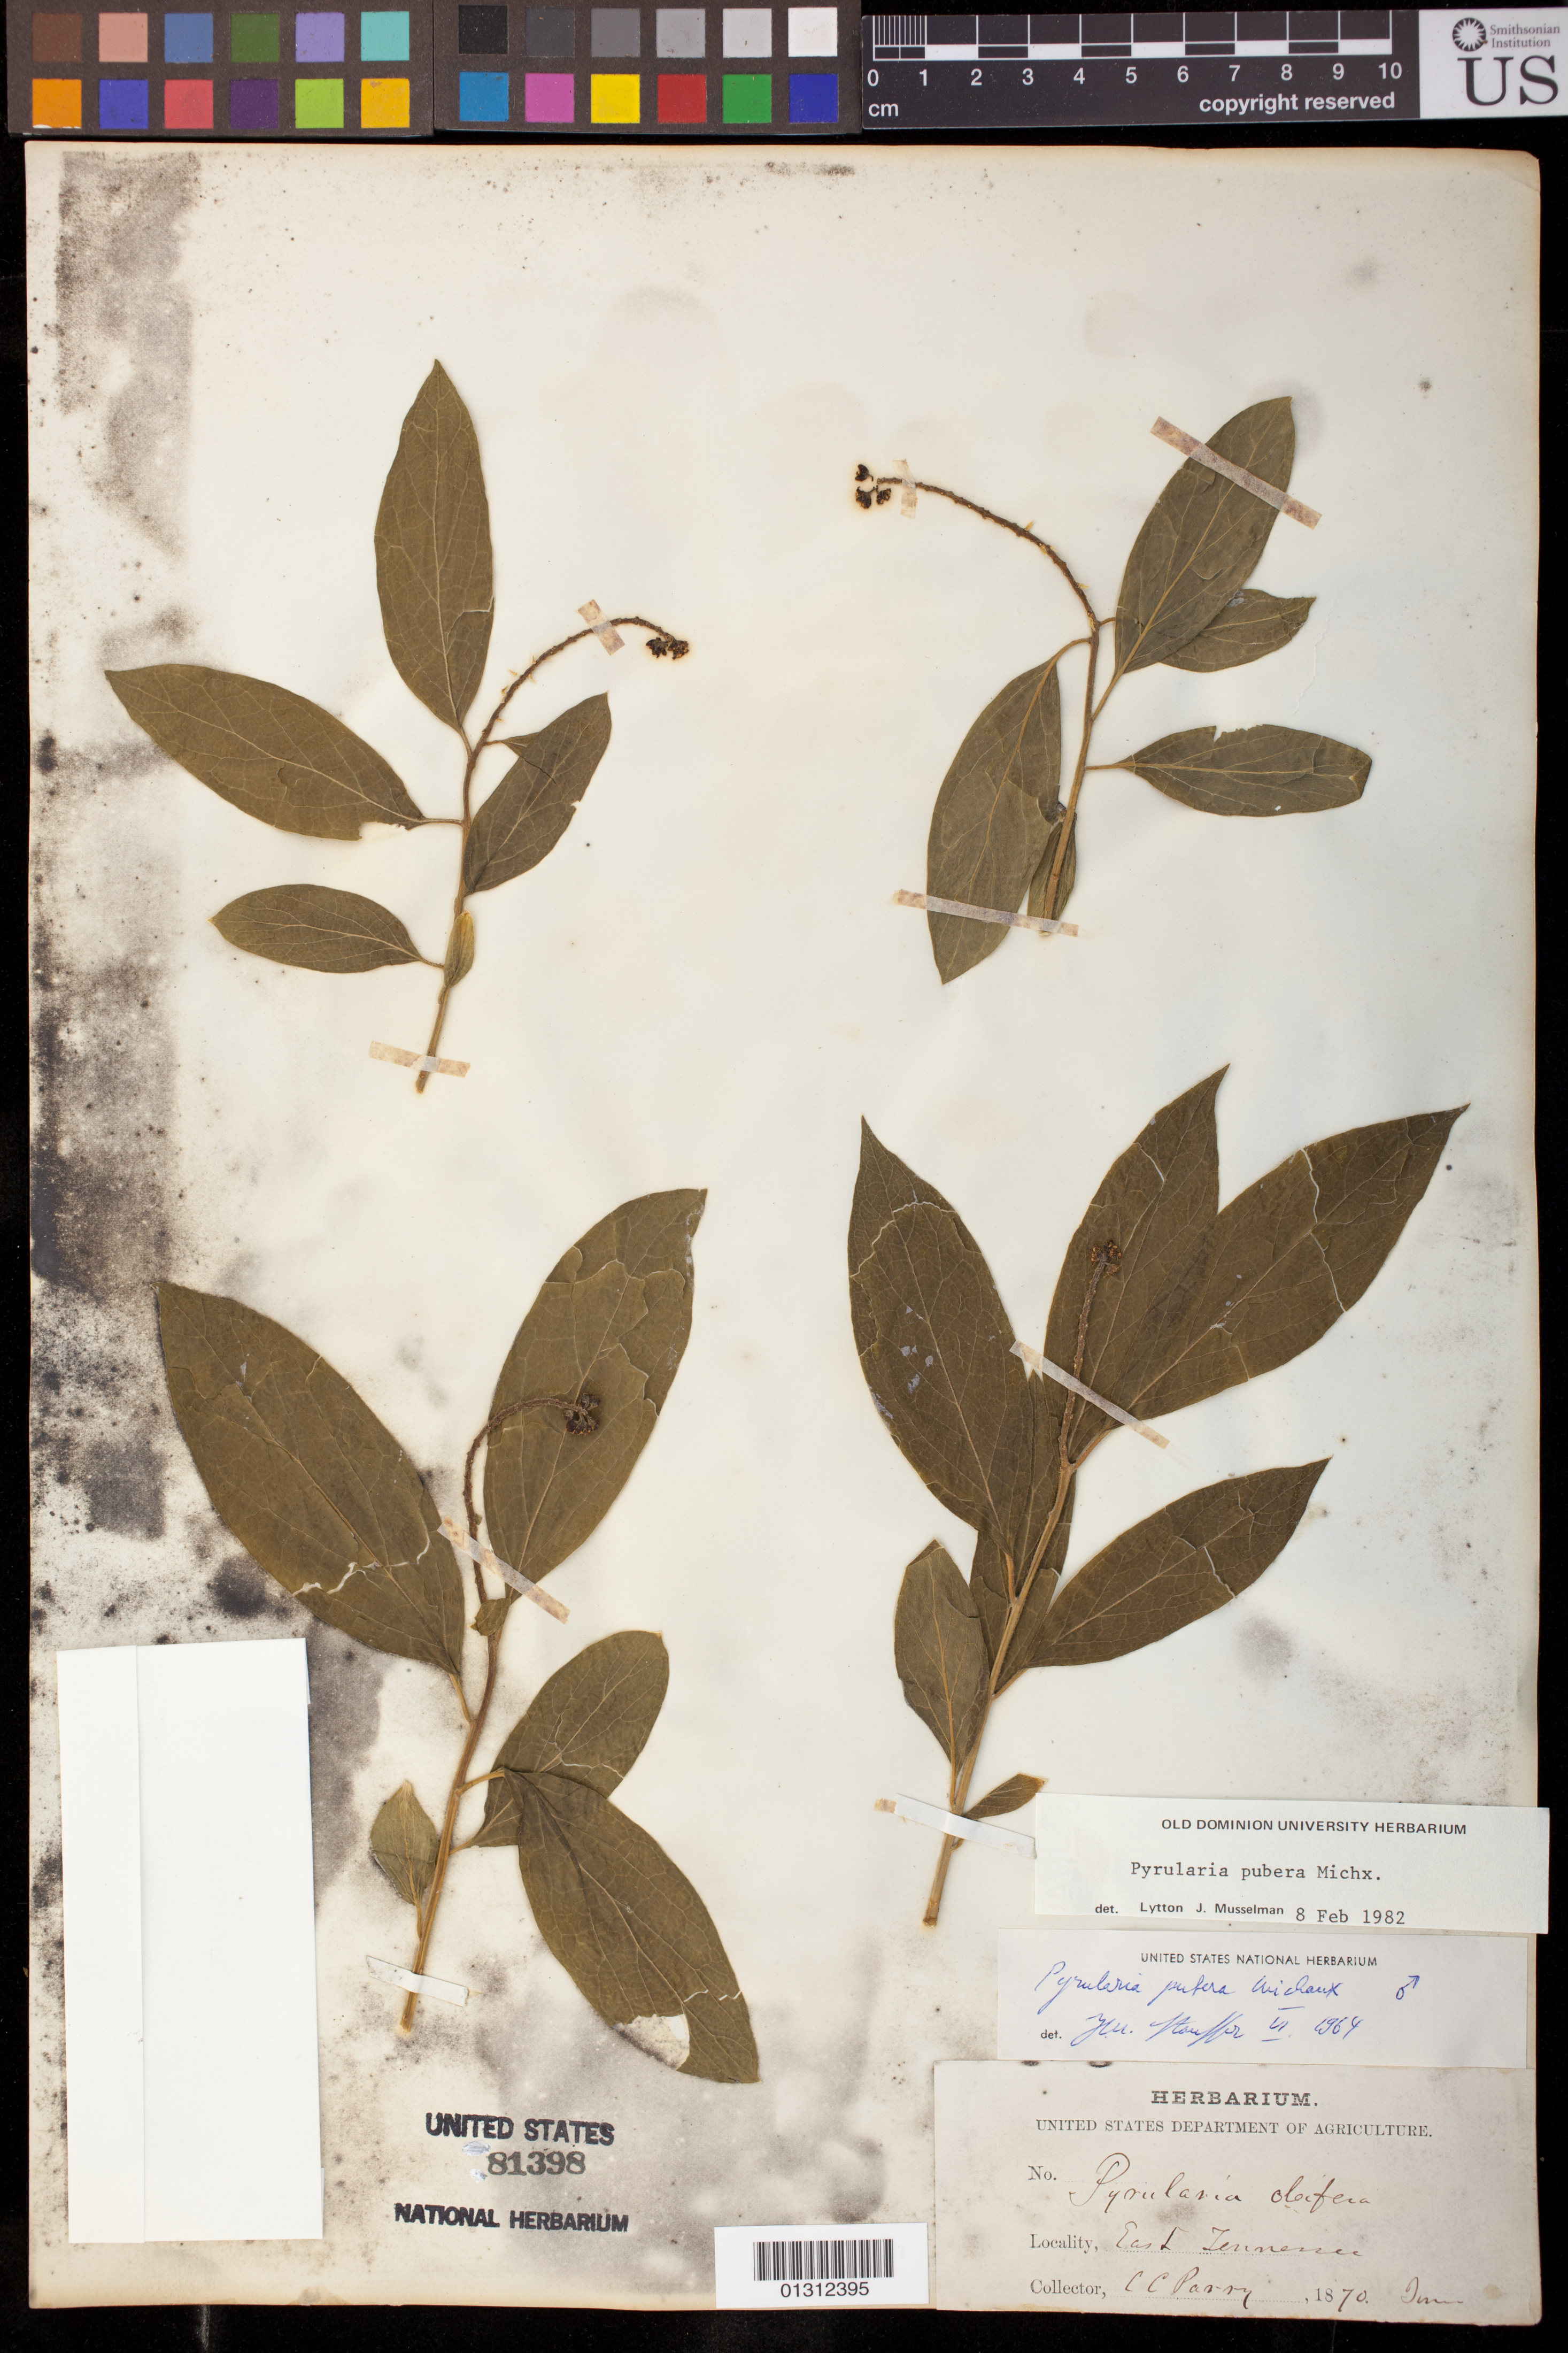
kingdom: Plantae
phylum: Tracheophyta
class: Magnoliopsida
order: Santalales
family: Cervantesiaceae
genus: Pyrularia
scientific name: Pyrularia pubera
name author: Michx.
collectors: C. C. Parry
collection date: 1870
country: United States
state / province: Tennessee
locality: East Tennessee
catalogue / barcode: US 81398